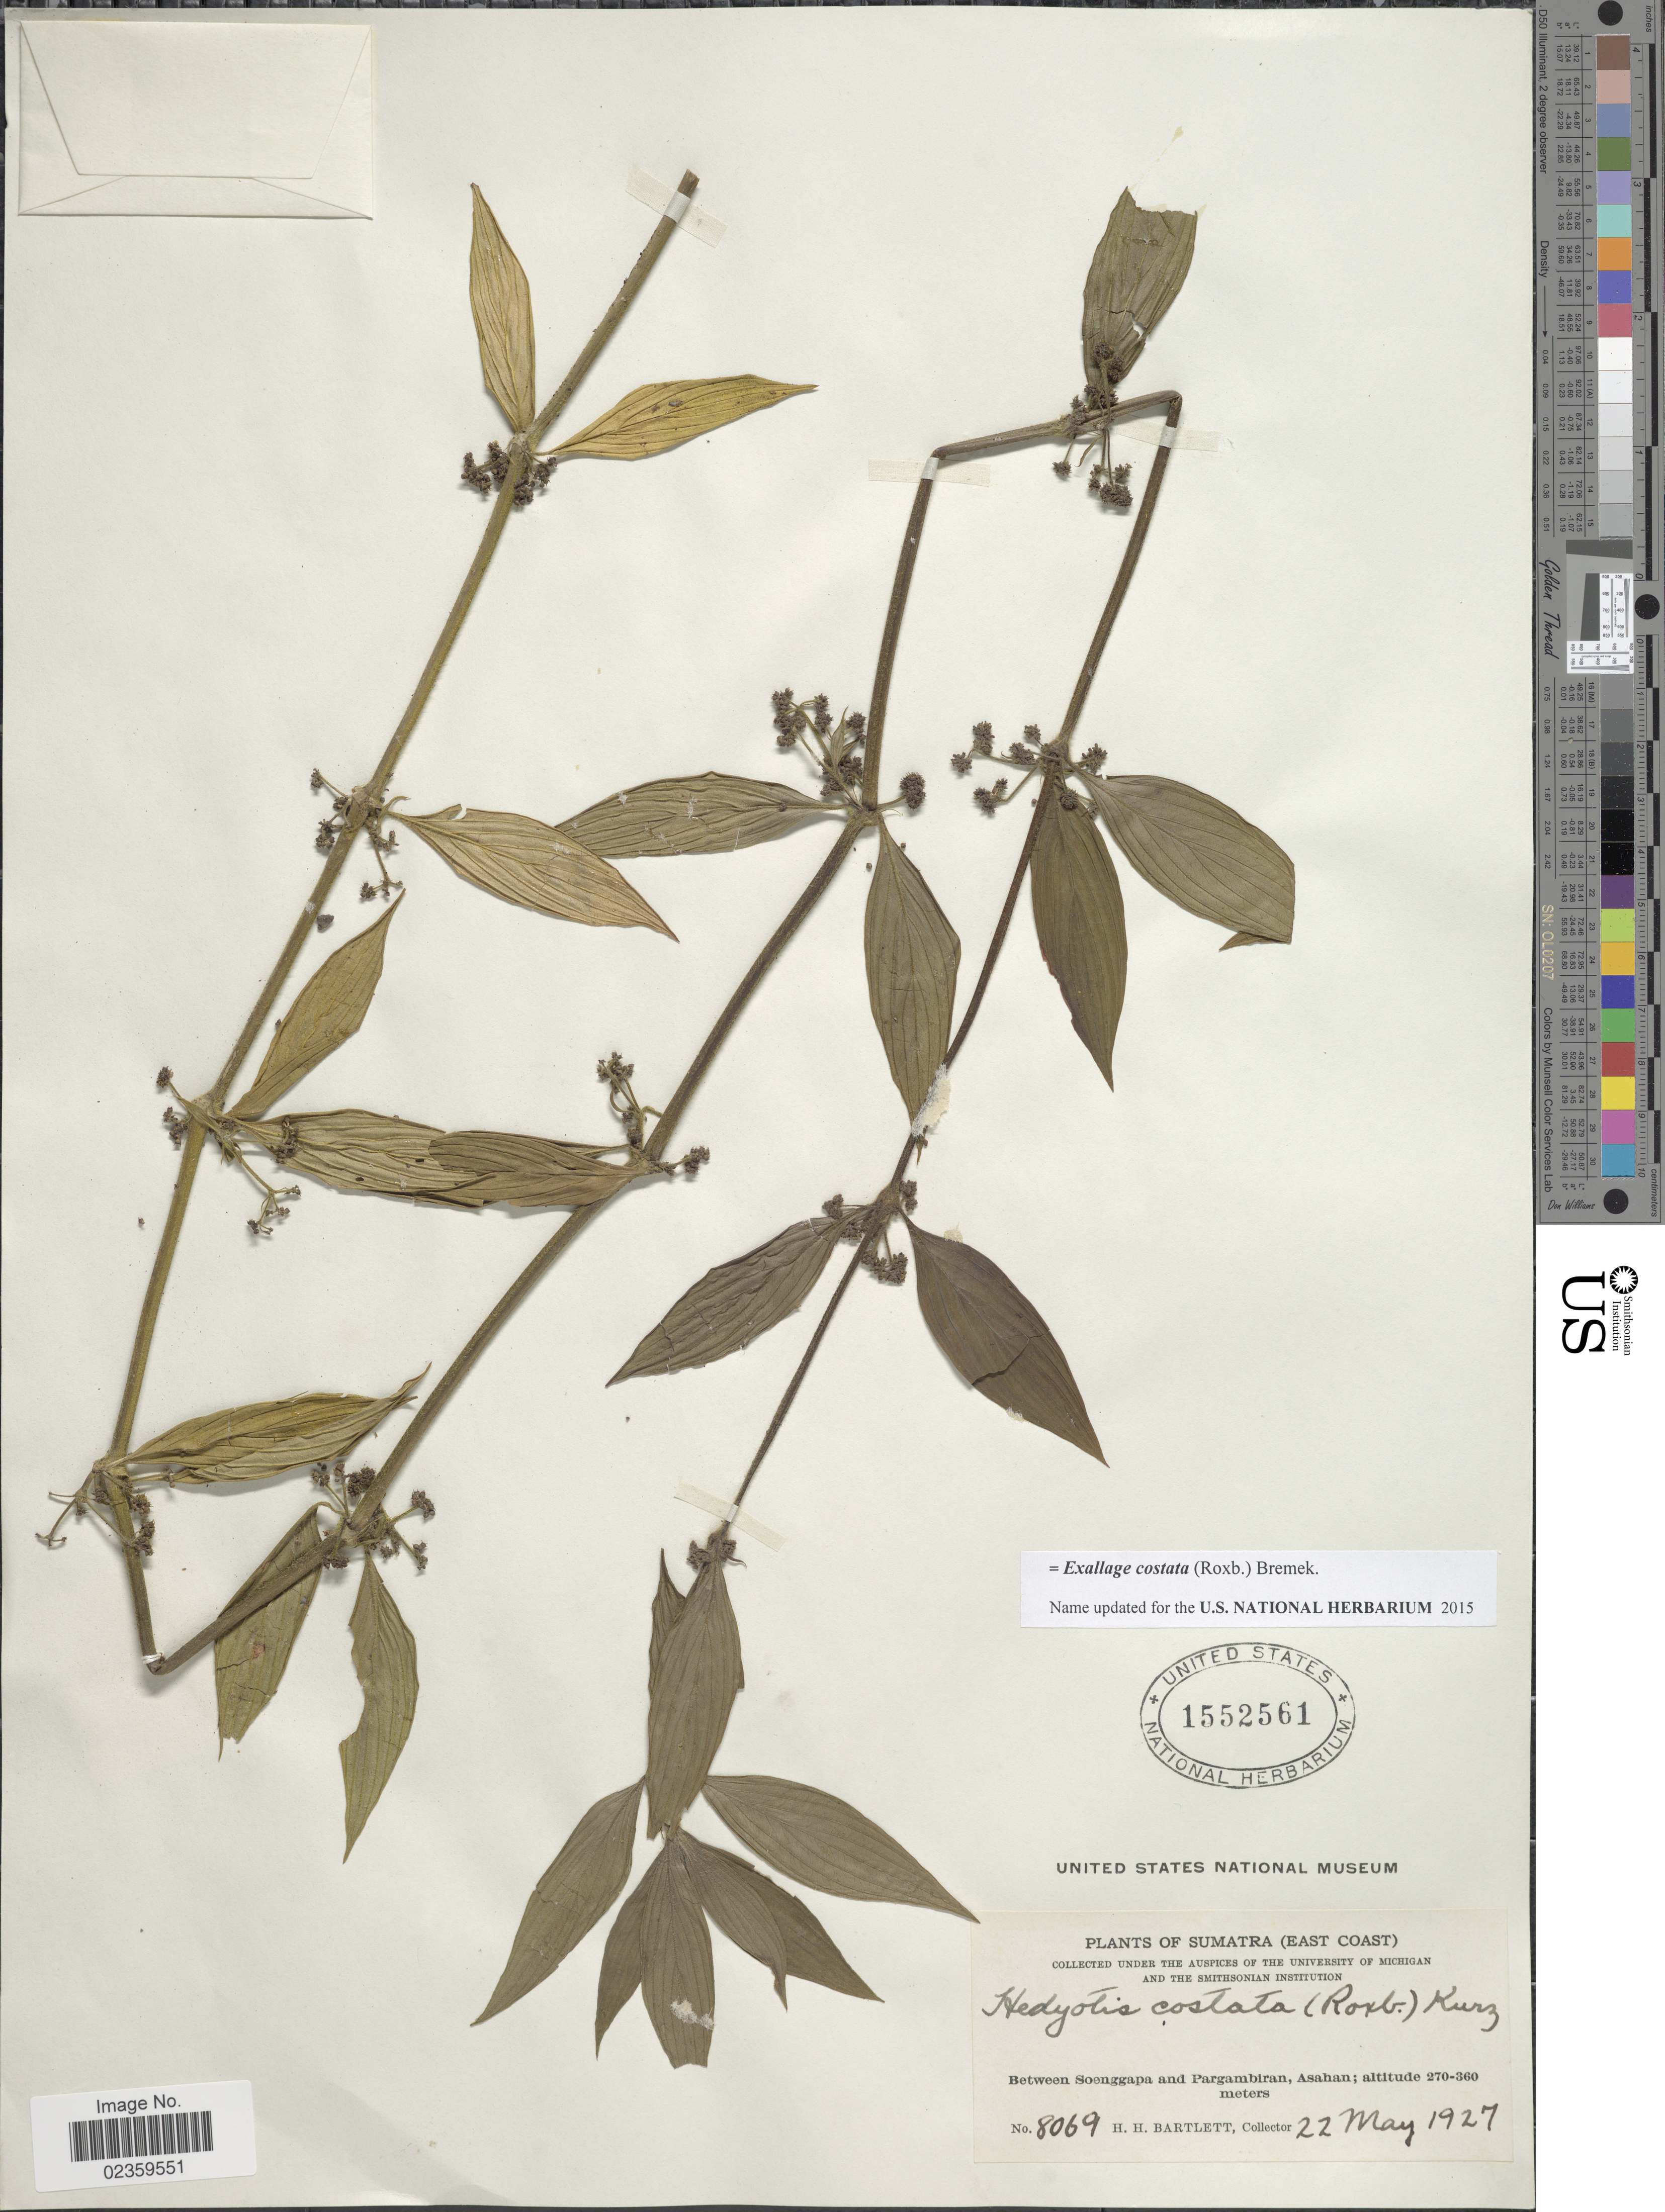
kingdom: Plantae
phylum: Tracheophyta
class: Magnoliopsida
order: Gentianales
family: Rubiaceae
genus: Exallage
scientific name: Exallage costata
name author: (Roxb.) Bremek.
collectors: H. H. Bartlett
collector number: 8069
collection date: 1927-05-22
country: Indonesia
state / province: Sumatra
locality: Sumatra (East Coast). Between Soenggapa and Pargambiran, Asahan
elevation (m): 270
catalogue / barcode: US 1552561